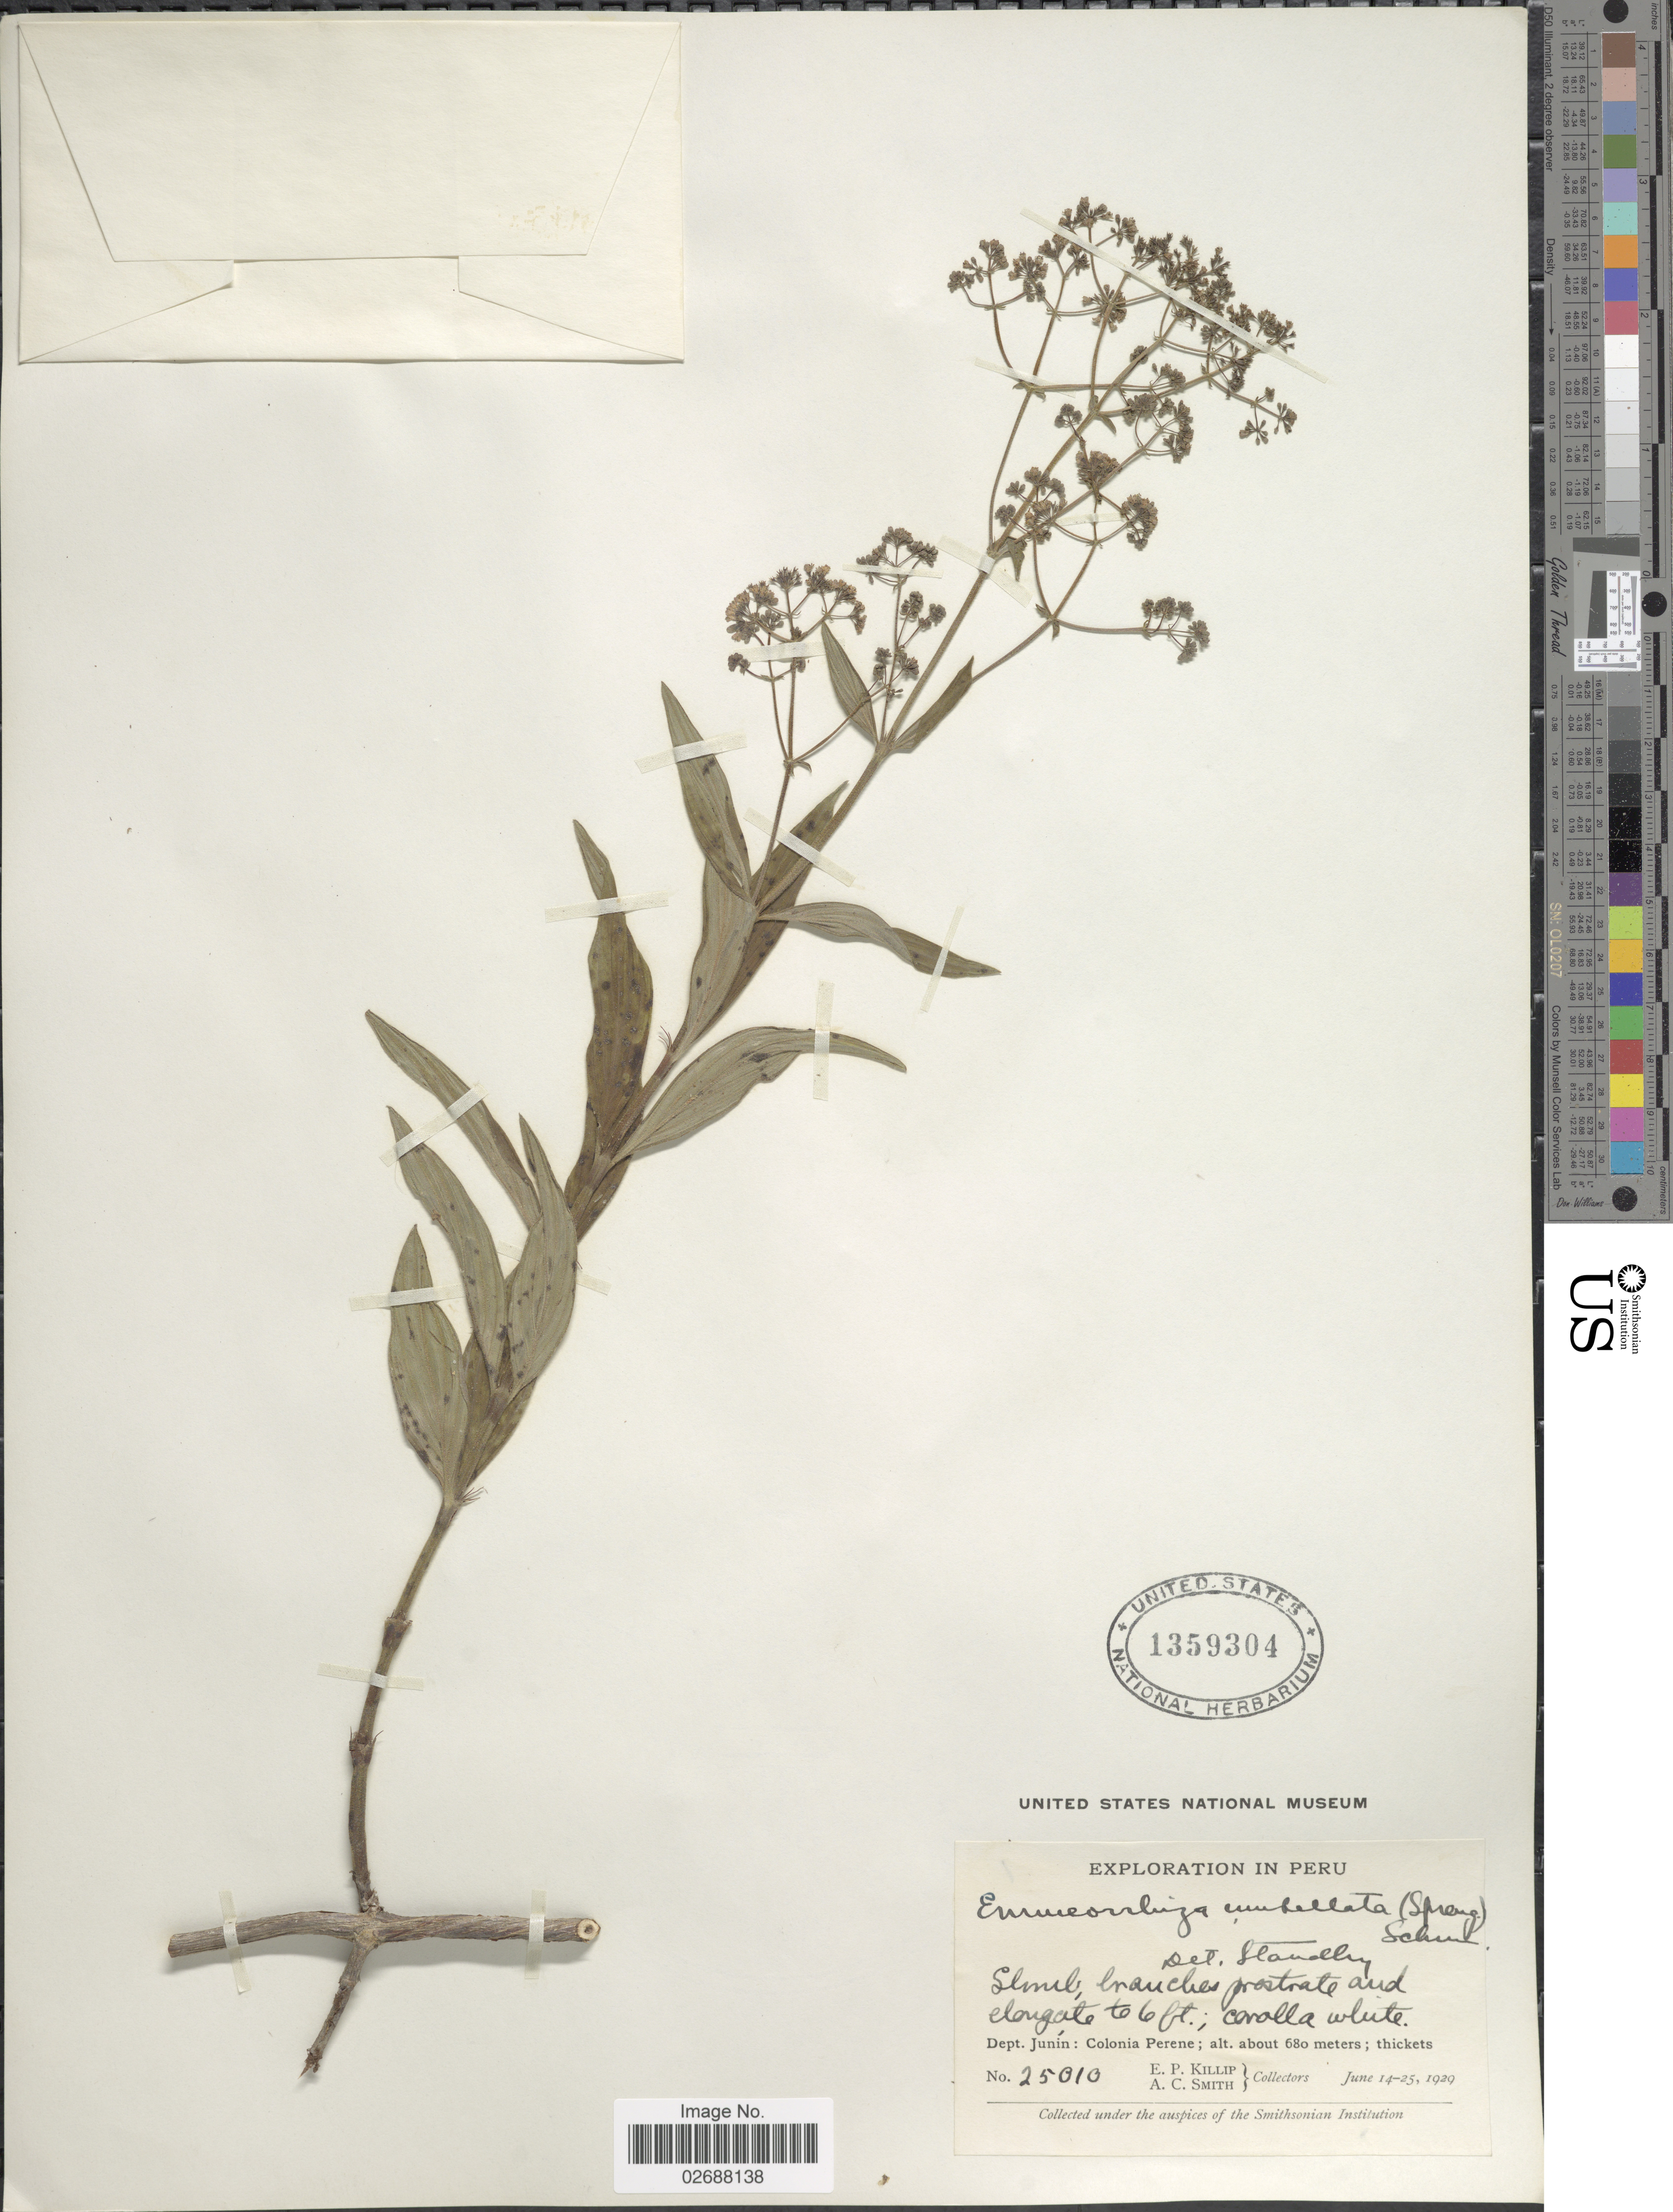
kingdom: Plantae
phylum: Tracheophyta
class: Magnoliopsida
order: Gentianales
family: Rubiaceae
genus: Emmeorhiza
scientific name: Emmeorhiza umbellata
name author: (Spreng.) K. Schum.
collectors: E. P. Killip & A. C. Smith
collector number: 25010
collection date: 1929-06-14/1929-06-25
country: Peru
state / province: Junín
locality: Colonia Perene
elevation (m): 680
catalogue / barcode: US 1359304